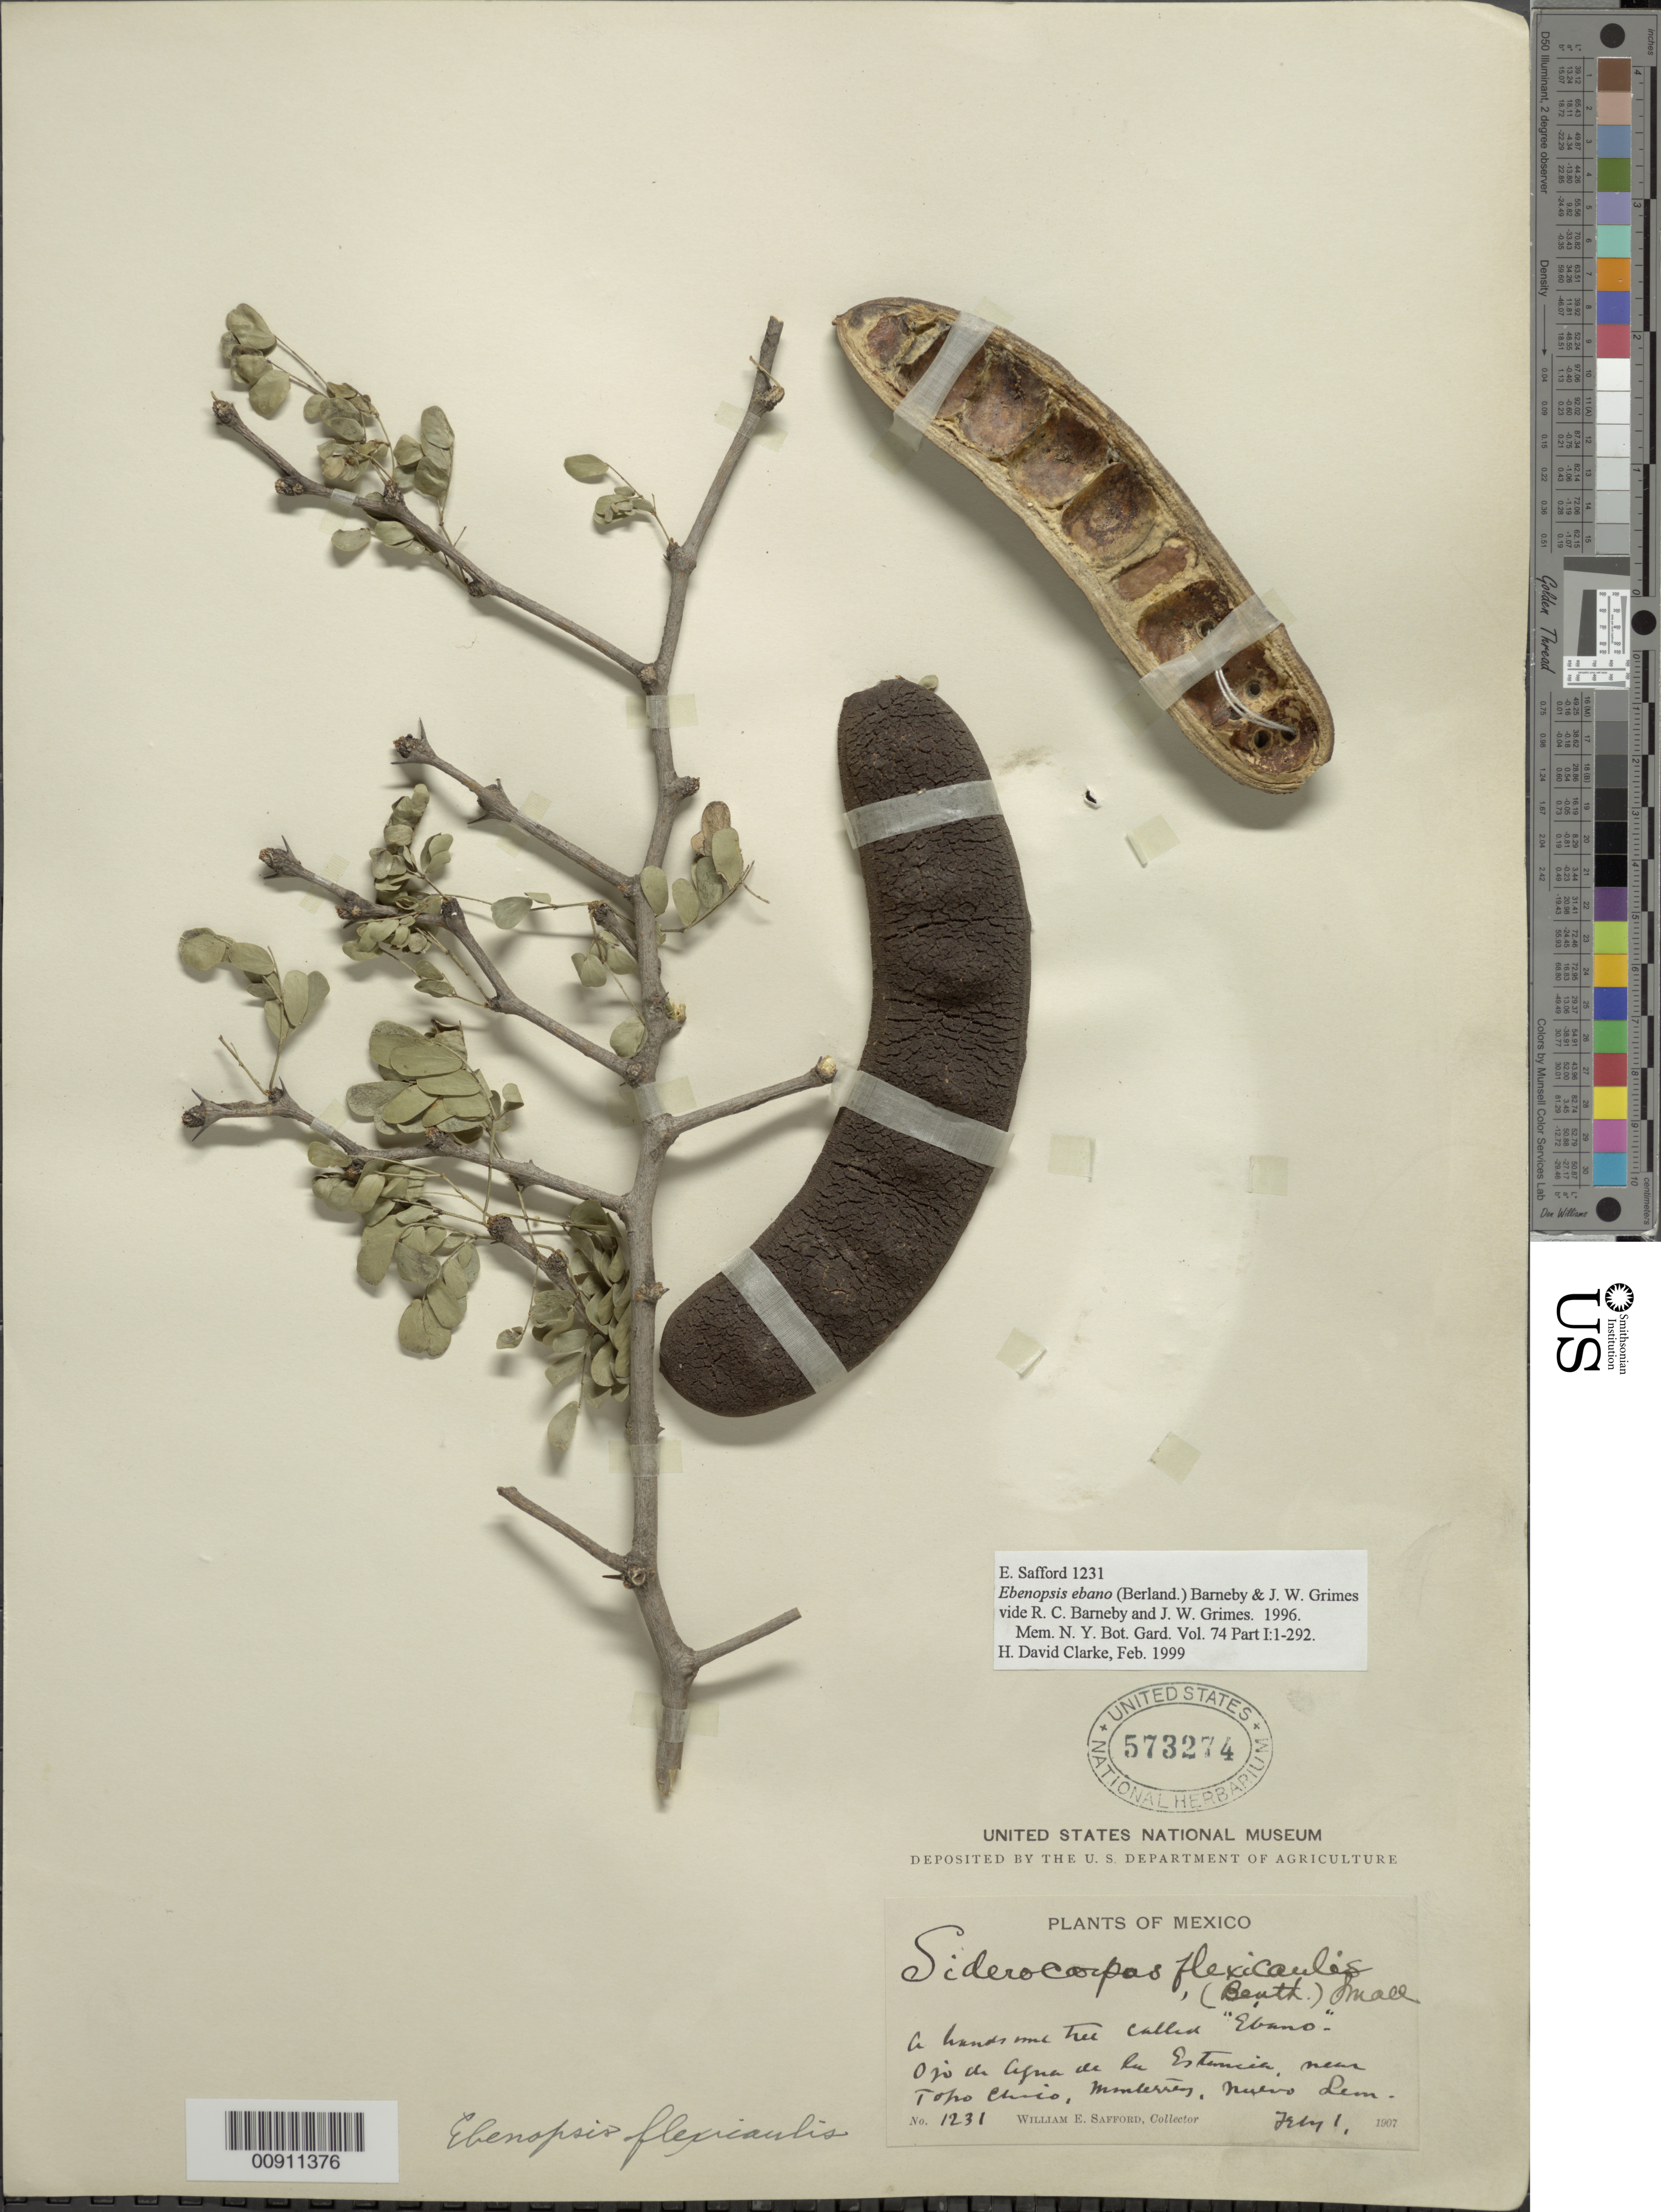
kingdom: Plantae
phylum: Tracheophyta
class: Magnoliopsida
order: Fabales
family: Fabaceae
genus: Ebenopsis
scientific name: Ebenopsis ebano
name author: (Berland.) Barneby & J.W. Grimes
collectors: W. E. Safford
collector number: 1231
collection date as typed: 01 Feb 1907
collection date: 1907-02-01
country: Mexico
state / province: Nuevo León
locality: Ojo de Agua de la Estancia, near Topo Chico, Monterrey, Nuevo León.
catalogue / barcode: US 573274